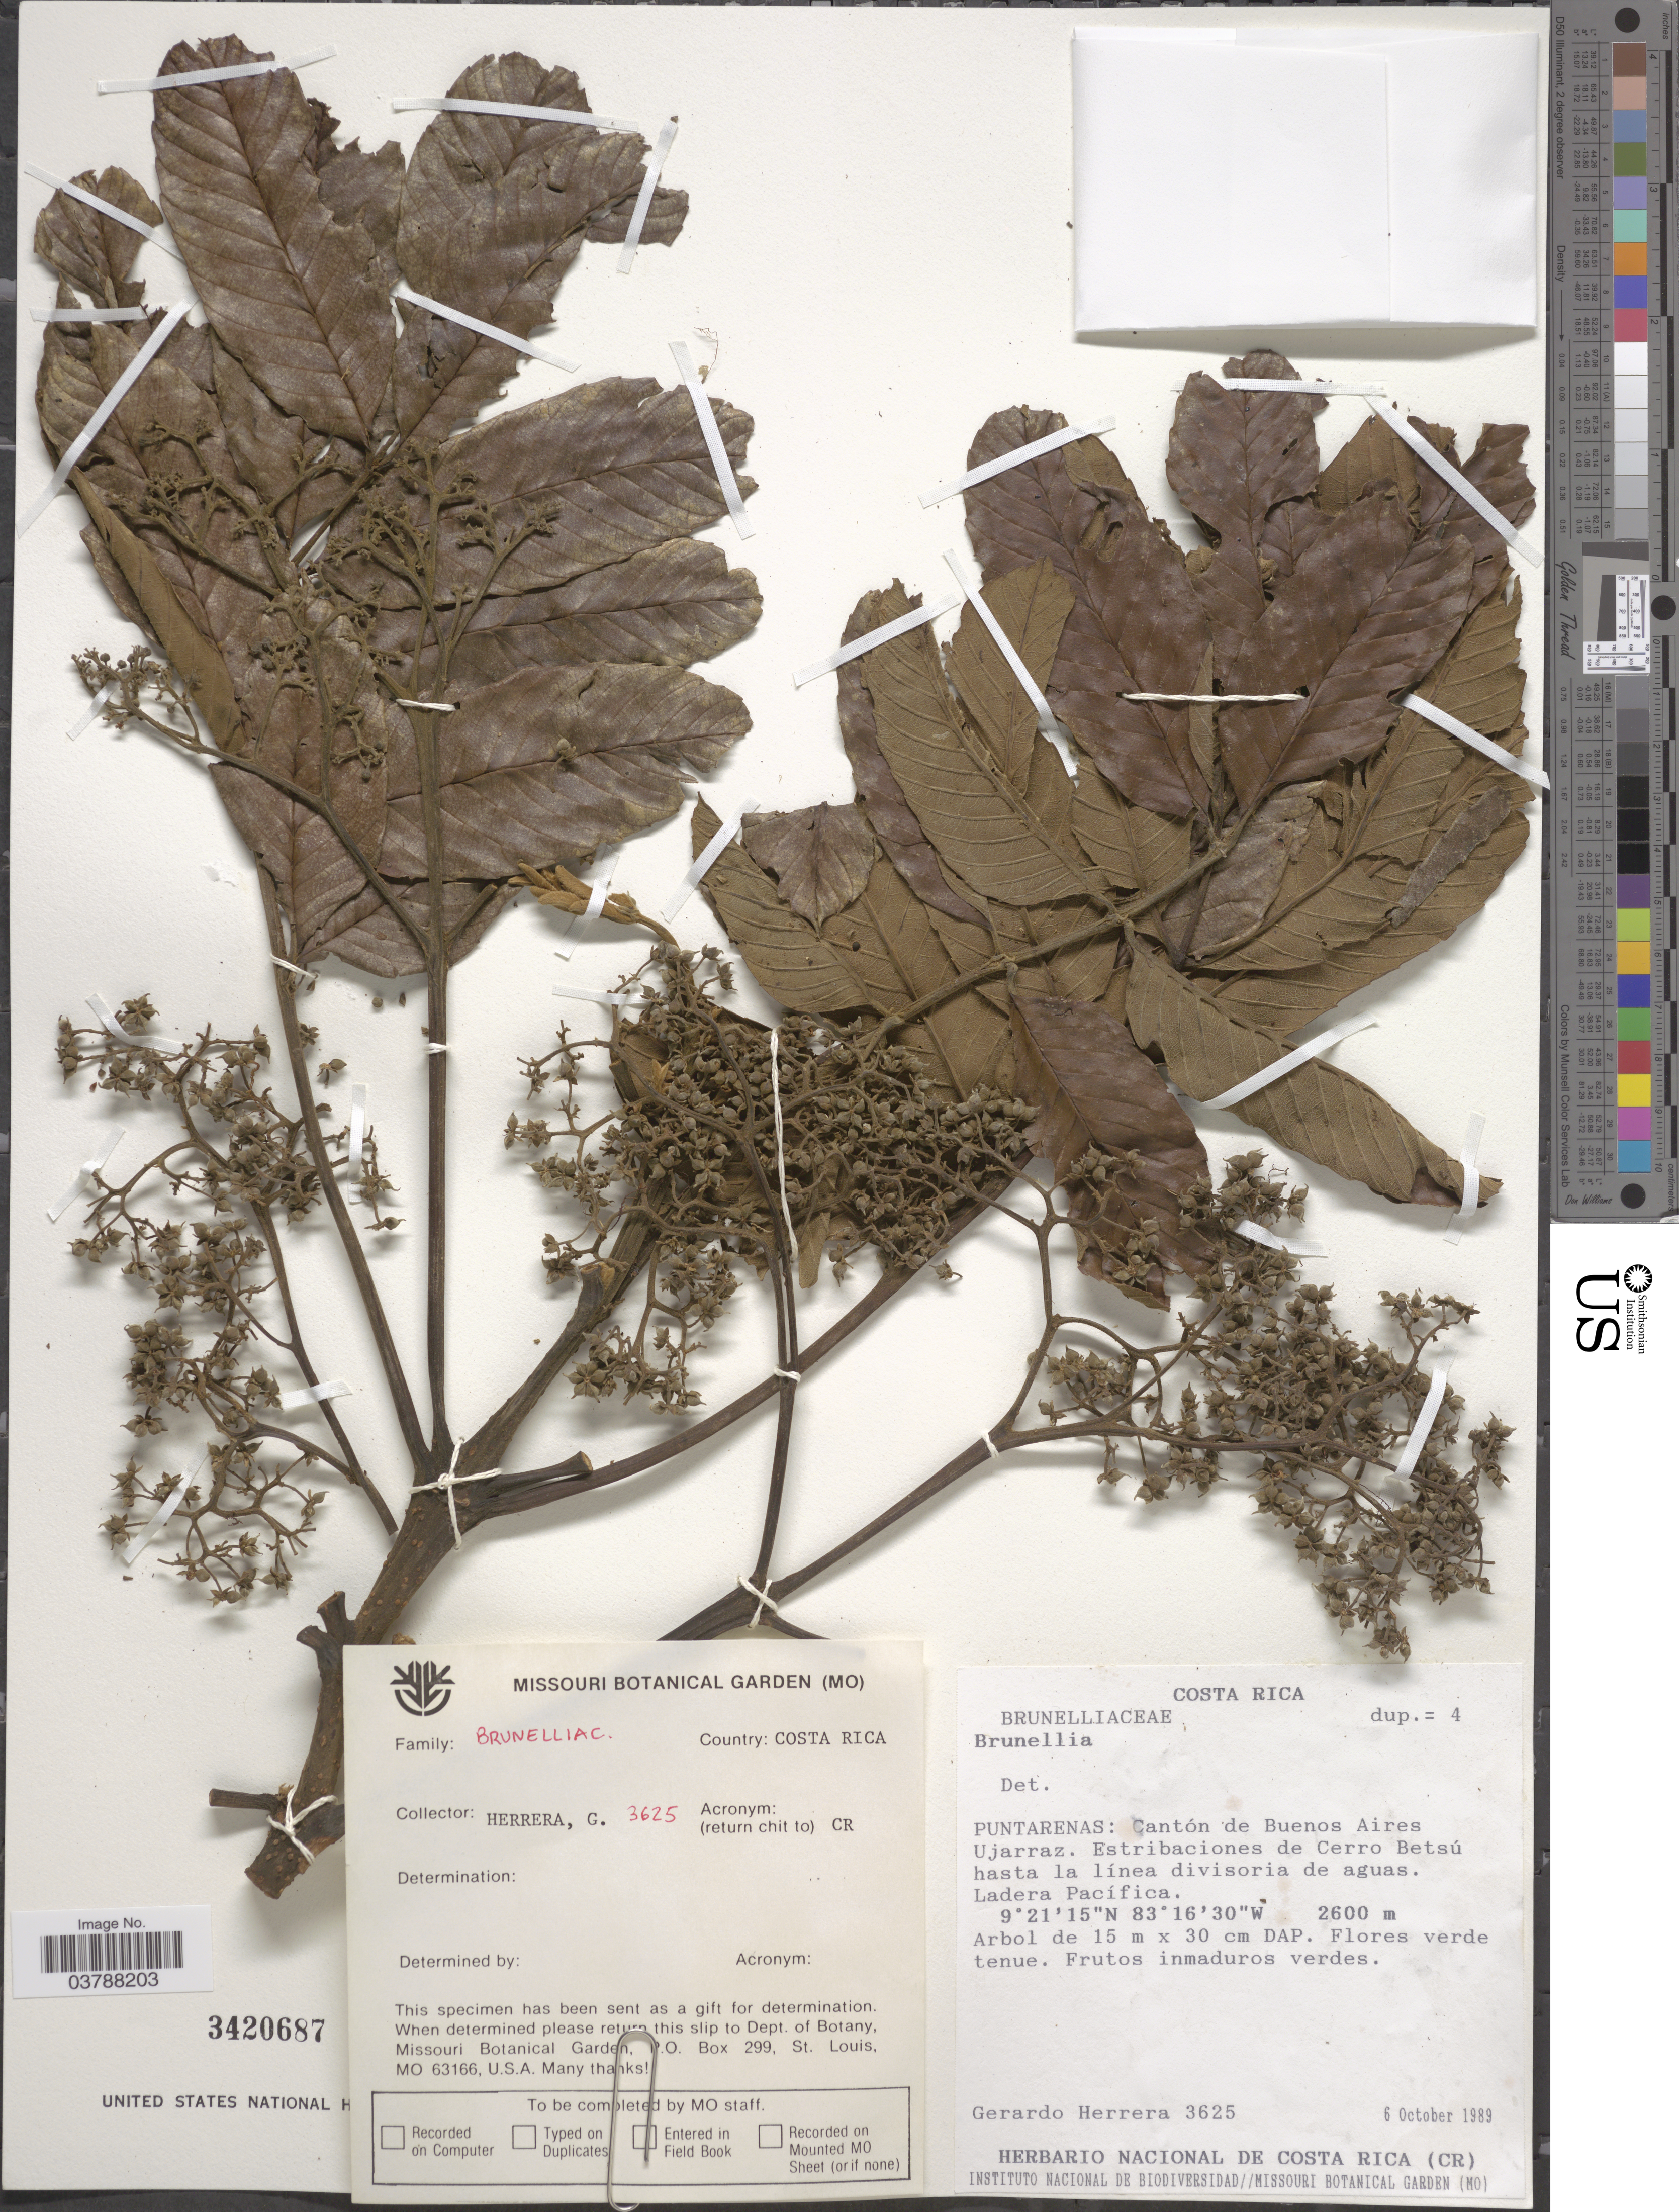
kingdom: Plantae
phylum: Tracheophyta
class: Magnoliopsida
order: Oxalidales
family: Brunelliaceae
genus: Brunellia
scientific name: Brunellia sp.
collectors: G. Herrera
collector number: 3625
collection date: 1989-10-06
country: Costa Rica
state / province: Puntarenas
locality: Cantón de Buenos Aires Ujarraz. Estribaciones de Cerro Betsú. Ladera Pacífica.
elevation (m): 2600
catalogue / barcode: US 3420687